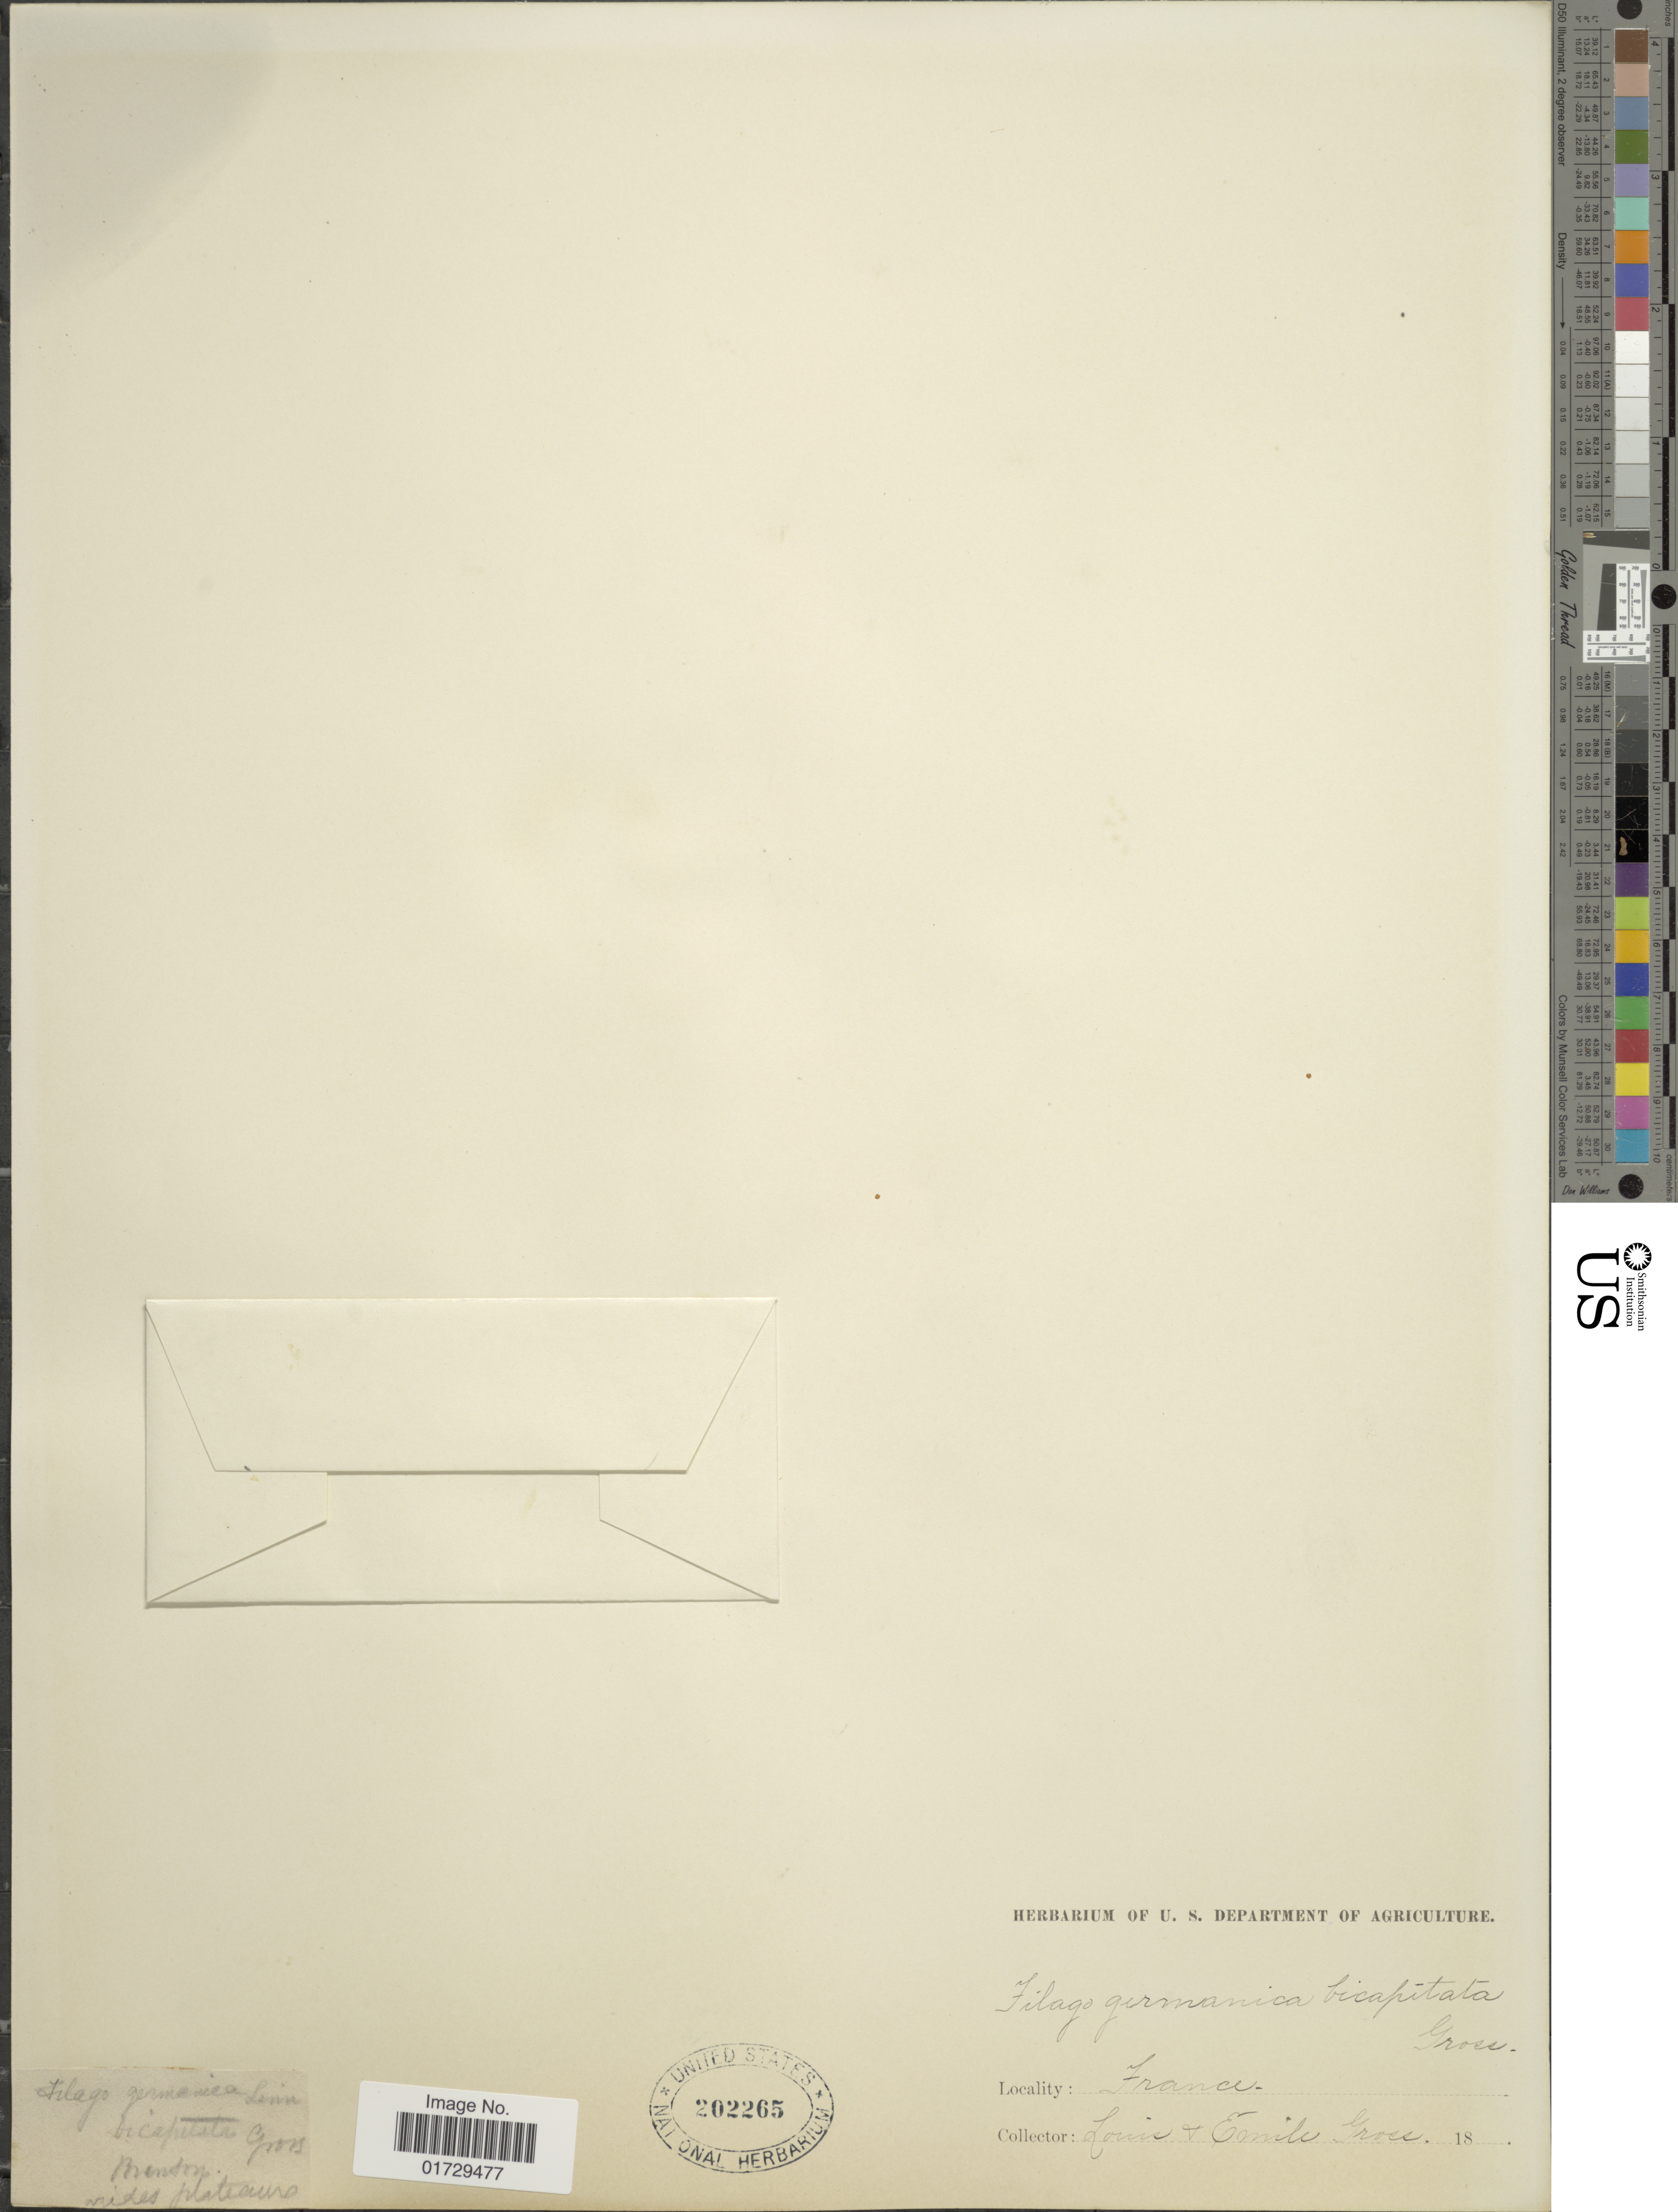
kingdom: Plantae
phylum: Tracheophyta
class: Magnoliopsida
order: Asterales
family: Asteraceae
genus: Filago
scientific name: Filago germanica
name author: (L.) Huds.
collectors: L. Gross & E. A. Gross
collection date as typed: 18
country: France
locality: Menton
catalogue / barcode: US 202265